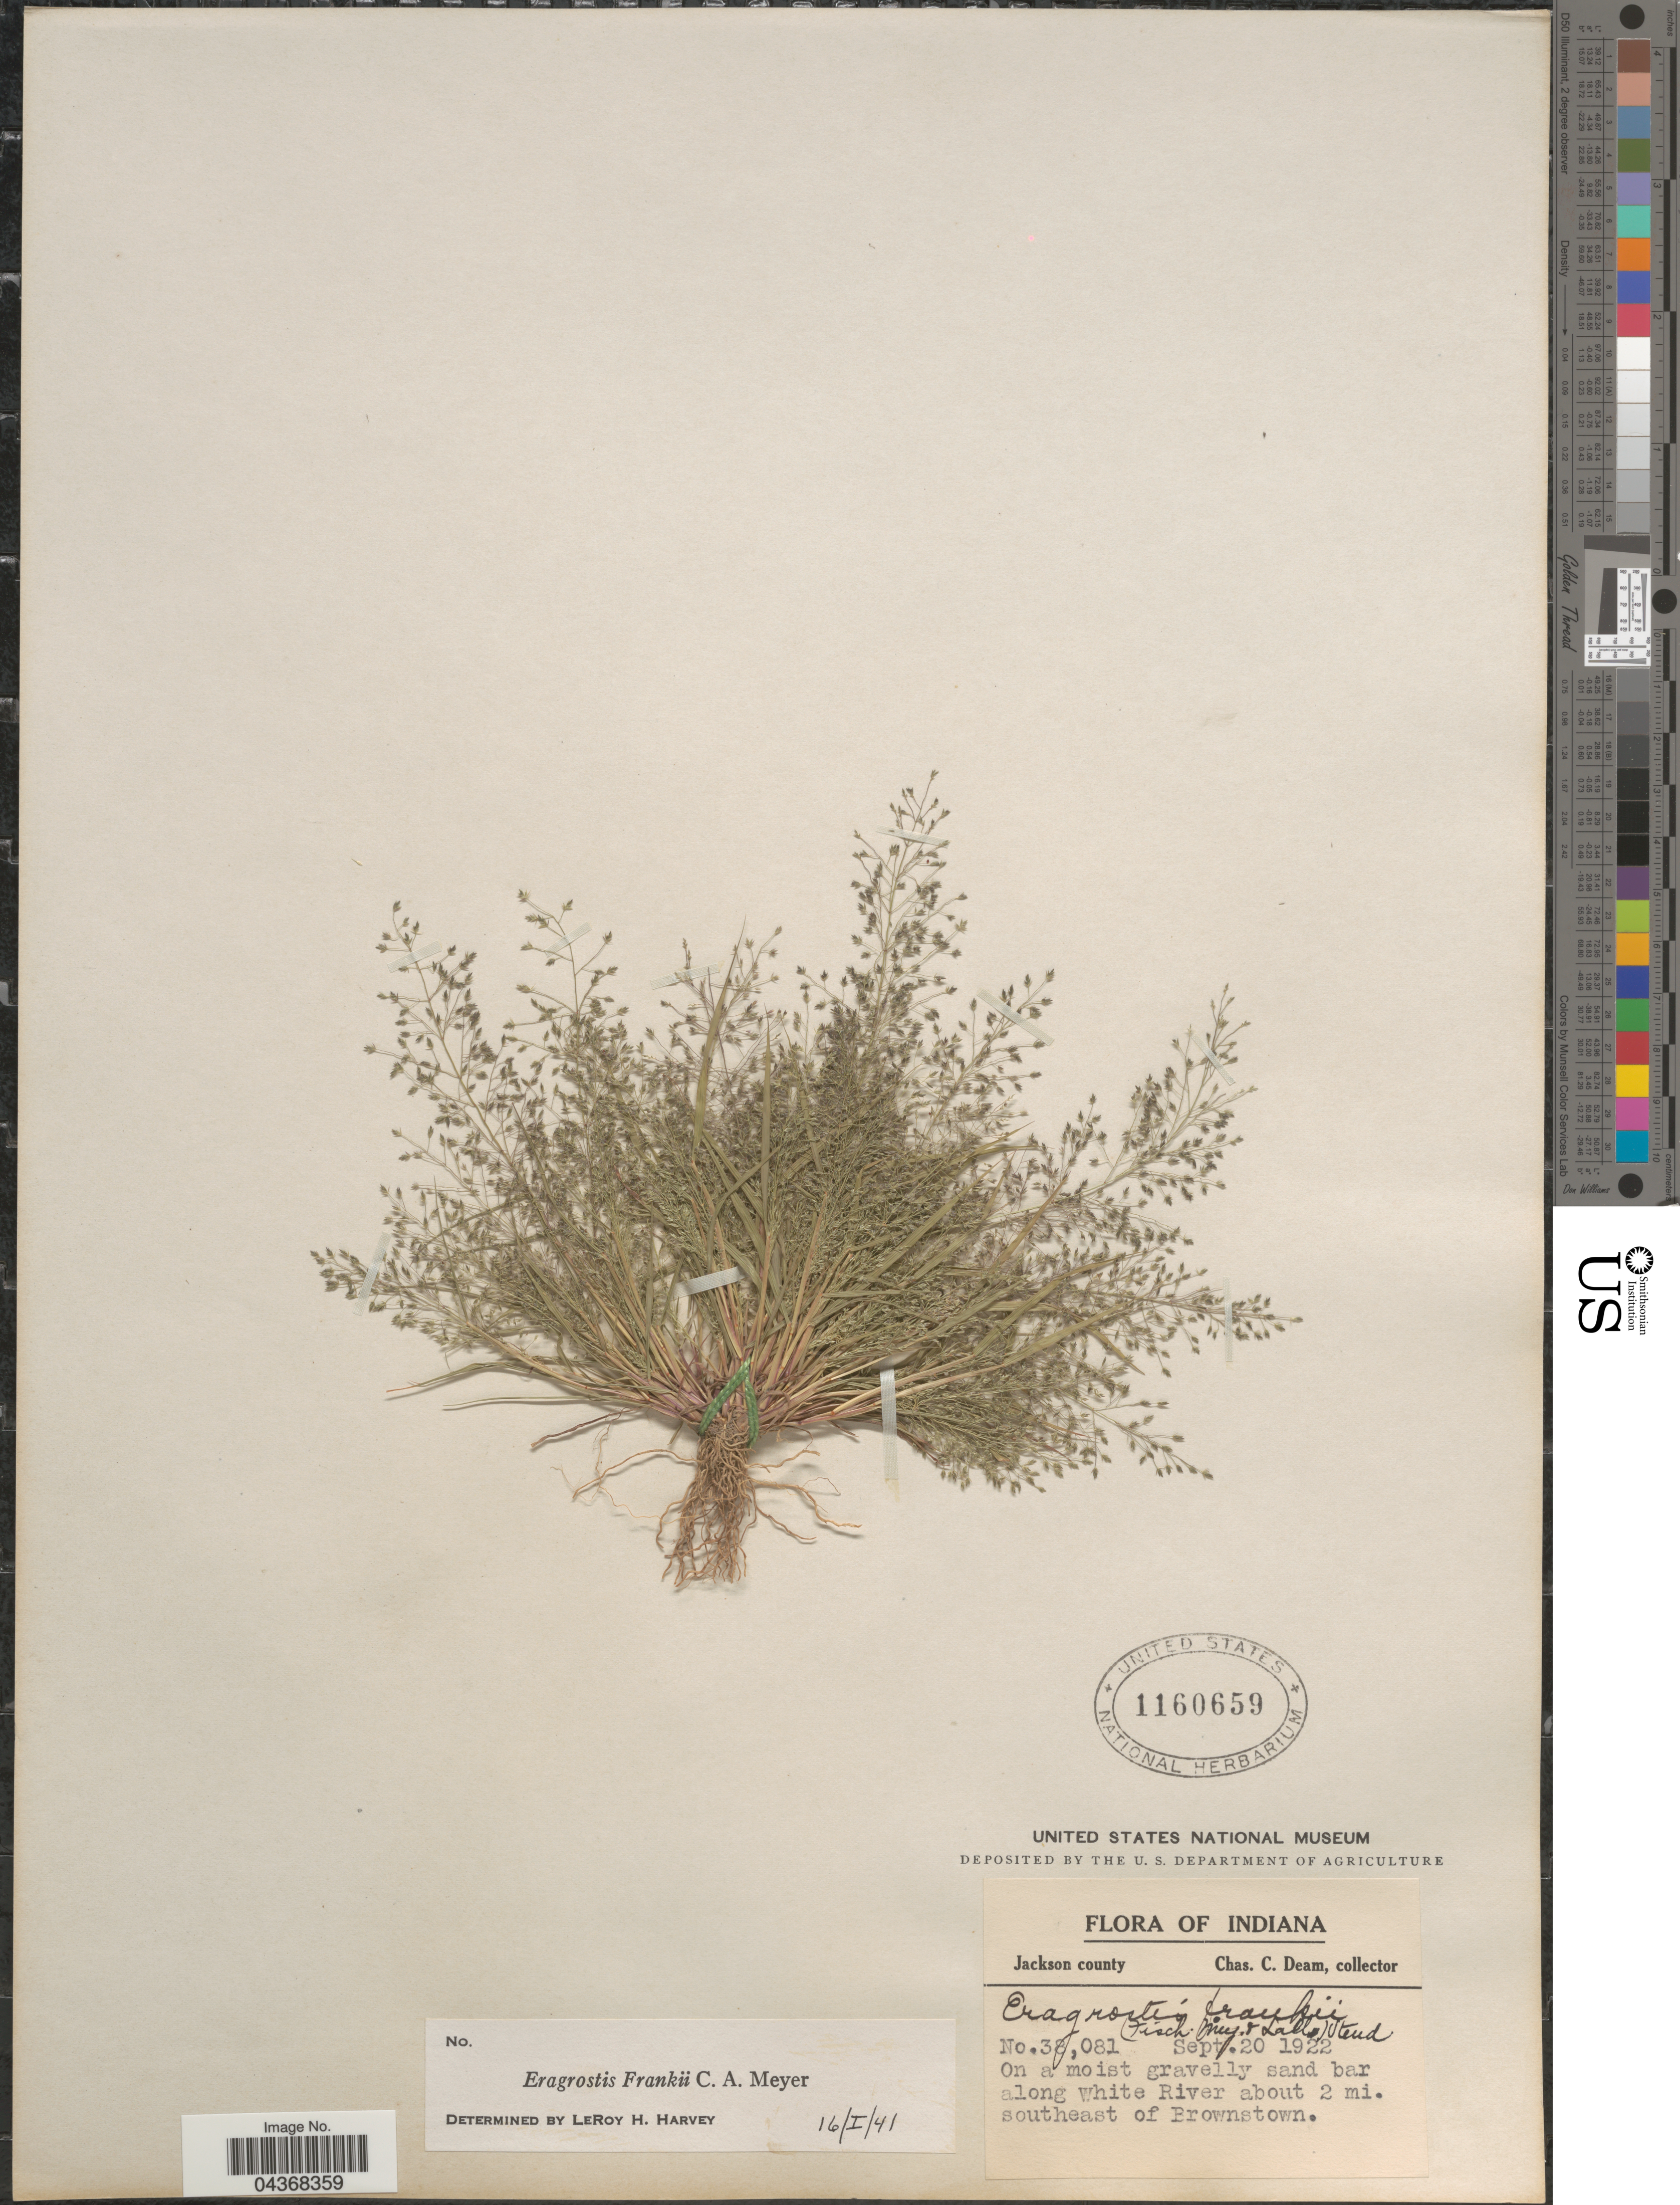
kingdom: Plantae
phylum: Tracheophyta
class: Liliopsida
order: Poales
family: Poaceae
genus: Eragrostis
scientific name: Eragrostis frankii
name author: C.A. Mey. ex Steud.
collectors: C. C. Deam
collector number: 38081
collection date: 1922-09-20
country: United States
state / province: Indiana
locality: Jackson county. On a moist gravelly sand bar along White River about 2 mi. southeast of Brownstown.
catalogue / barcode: US 1160659